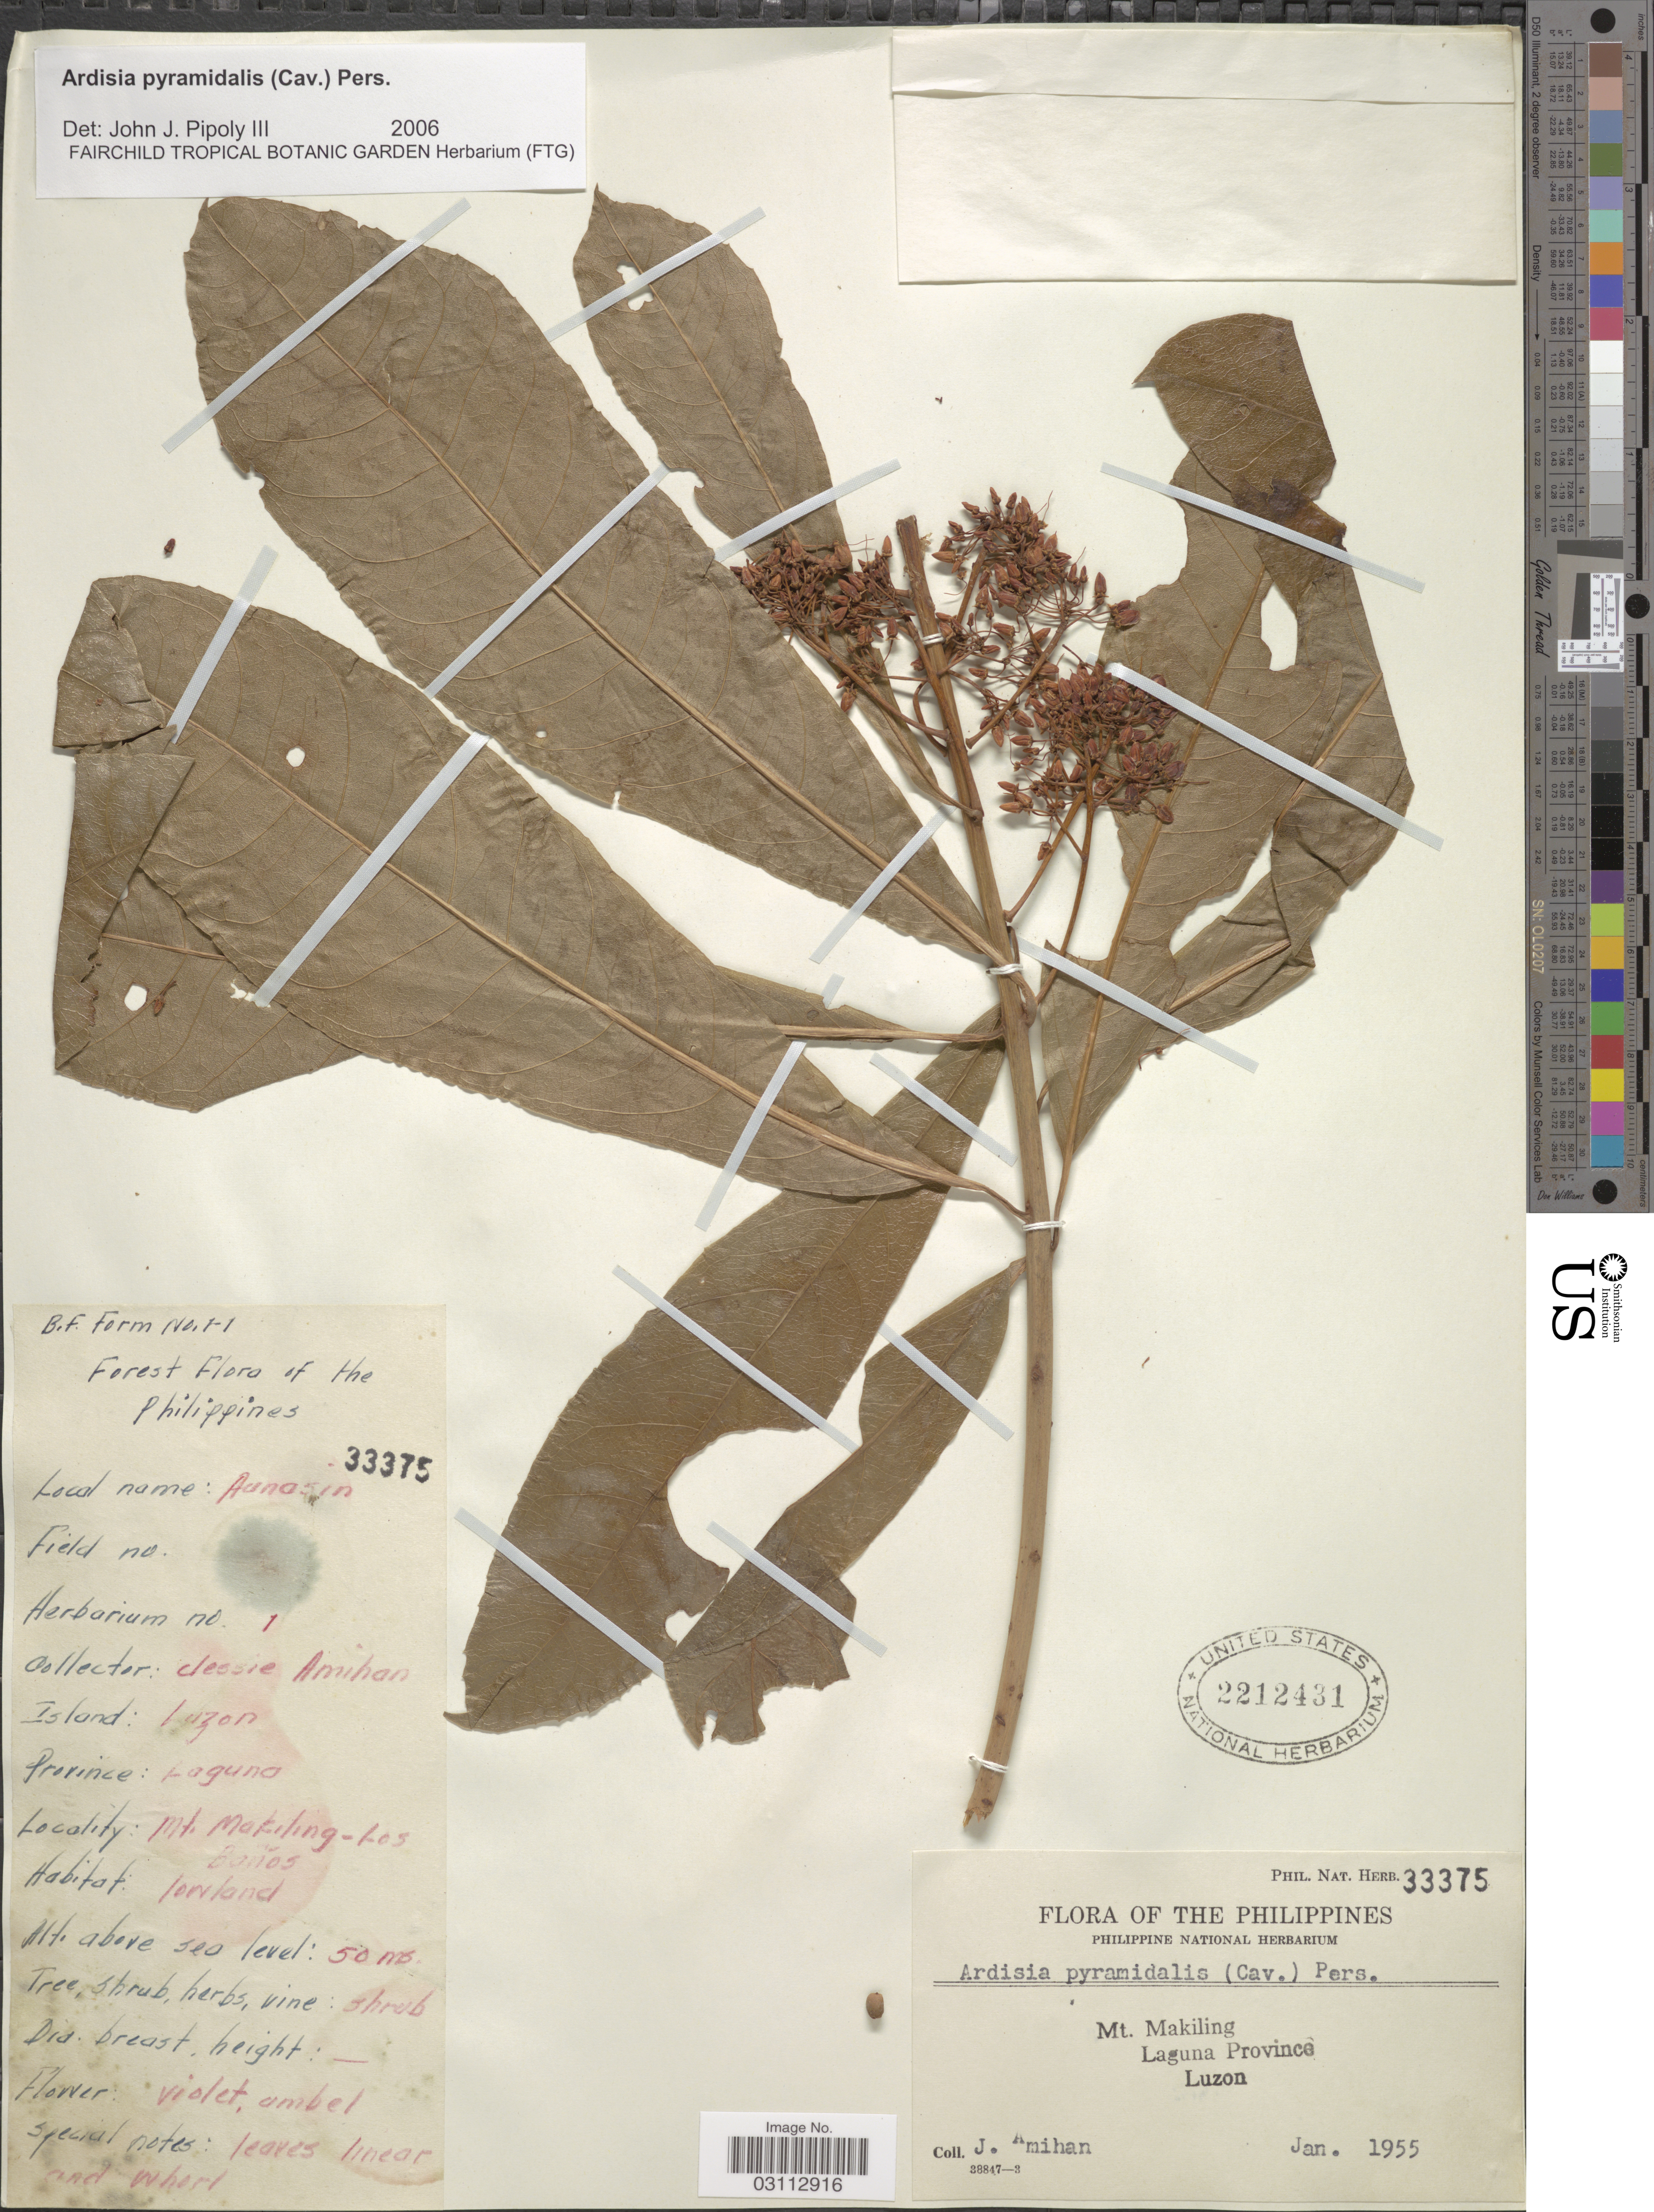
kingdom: Plantae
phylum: Tracheophyta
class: Magnoliopsida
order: Ericales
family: Primulaceae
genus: Ardisia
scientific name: Ardisia pyramidalis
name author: (Cav.) Pers.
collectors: J. Amihan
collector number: Phil. Nat. Herb. 33375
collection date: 1955-01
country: Philippines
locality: Mt. Makiling. Laguna Province. Luzon.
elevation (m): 50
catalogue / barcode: US 2212431